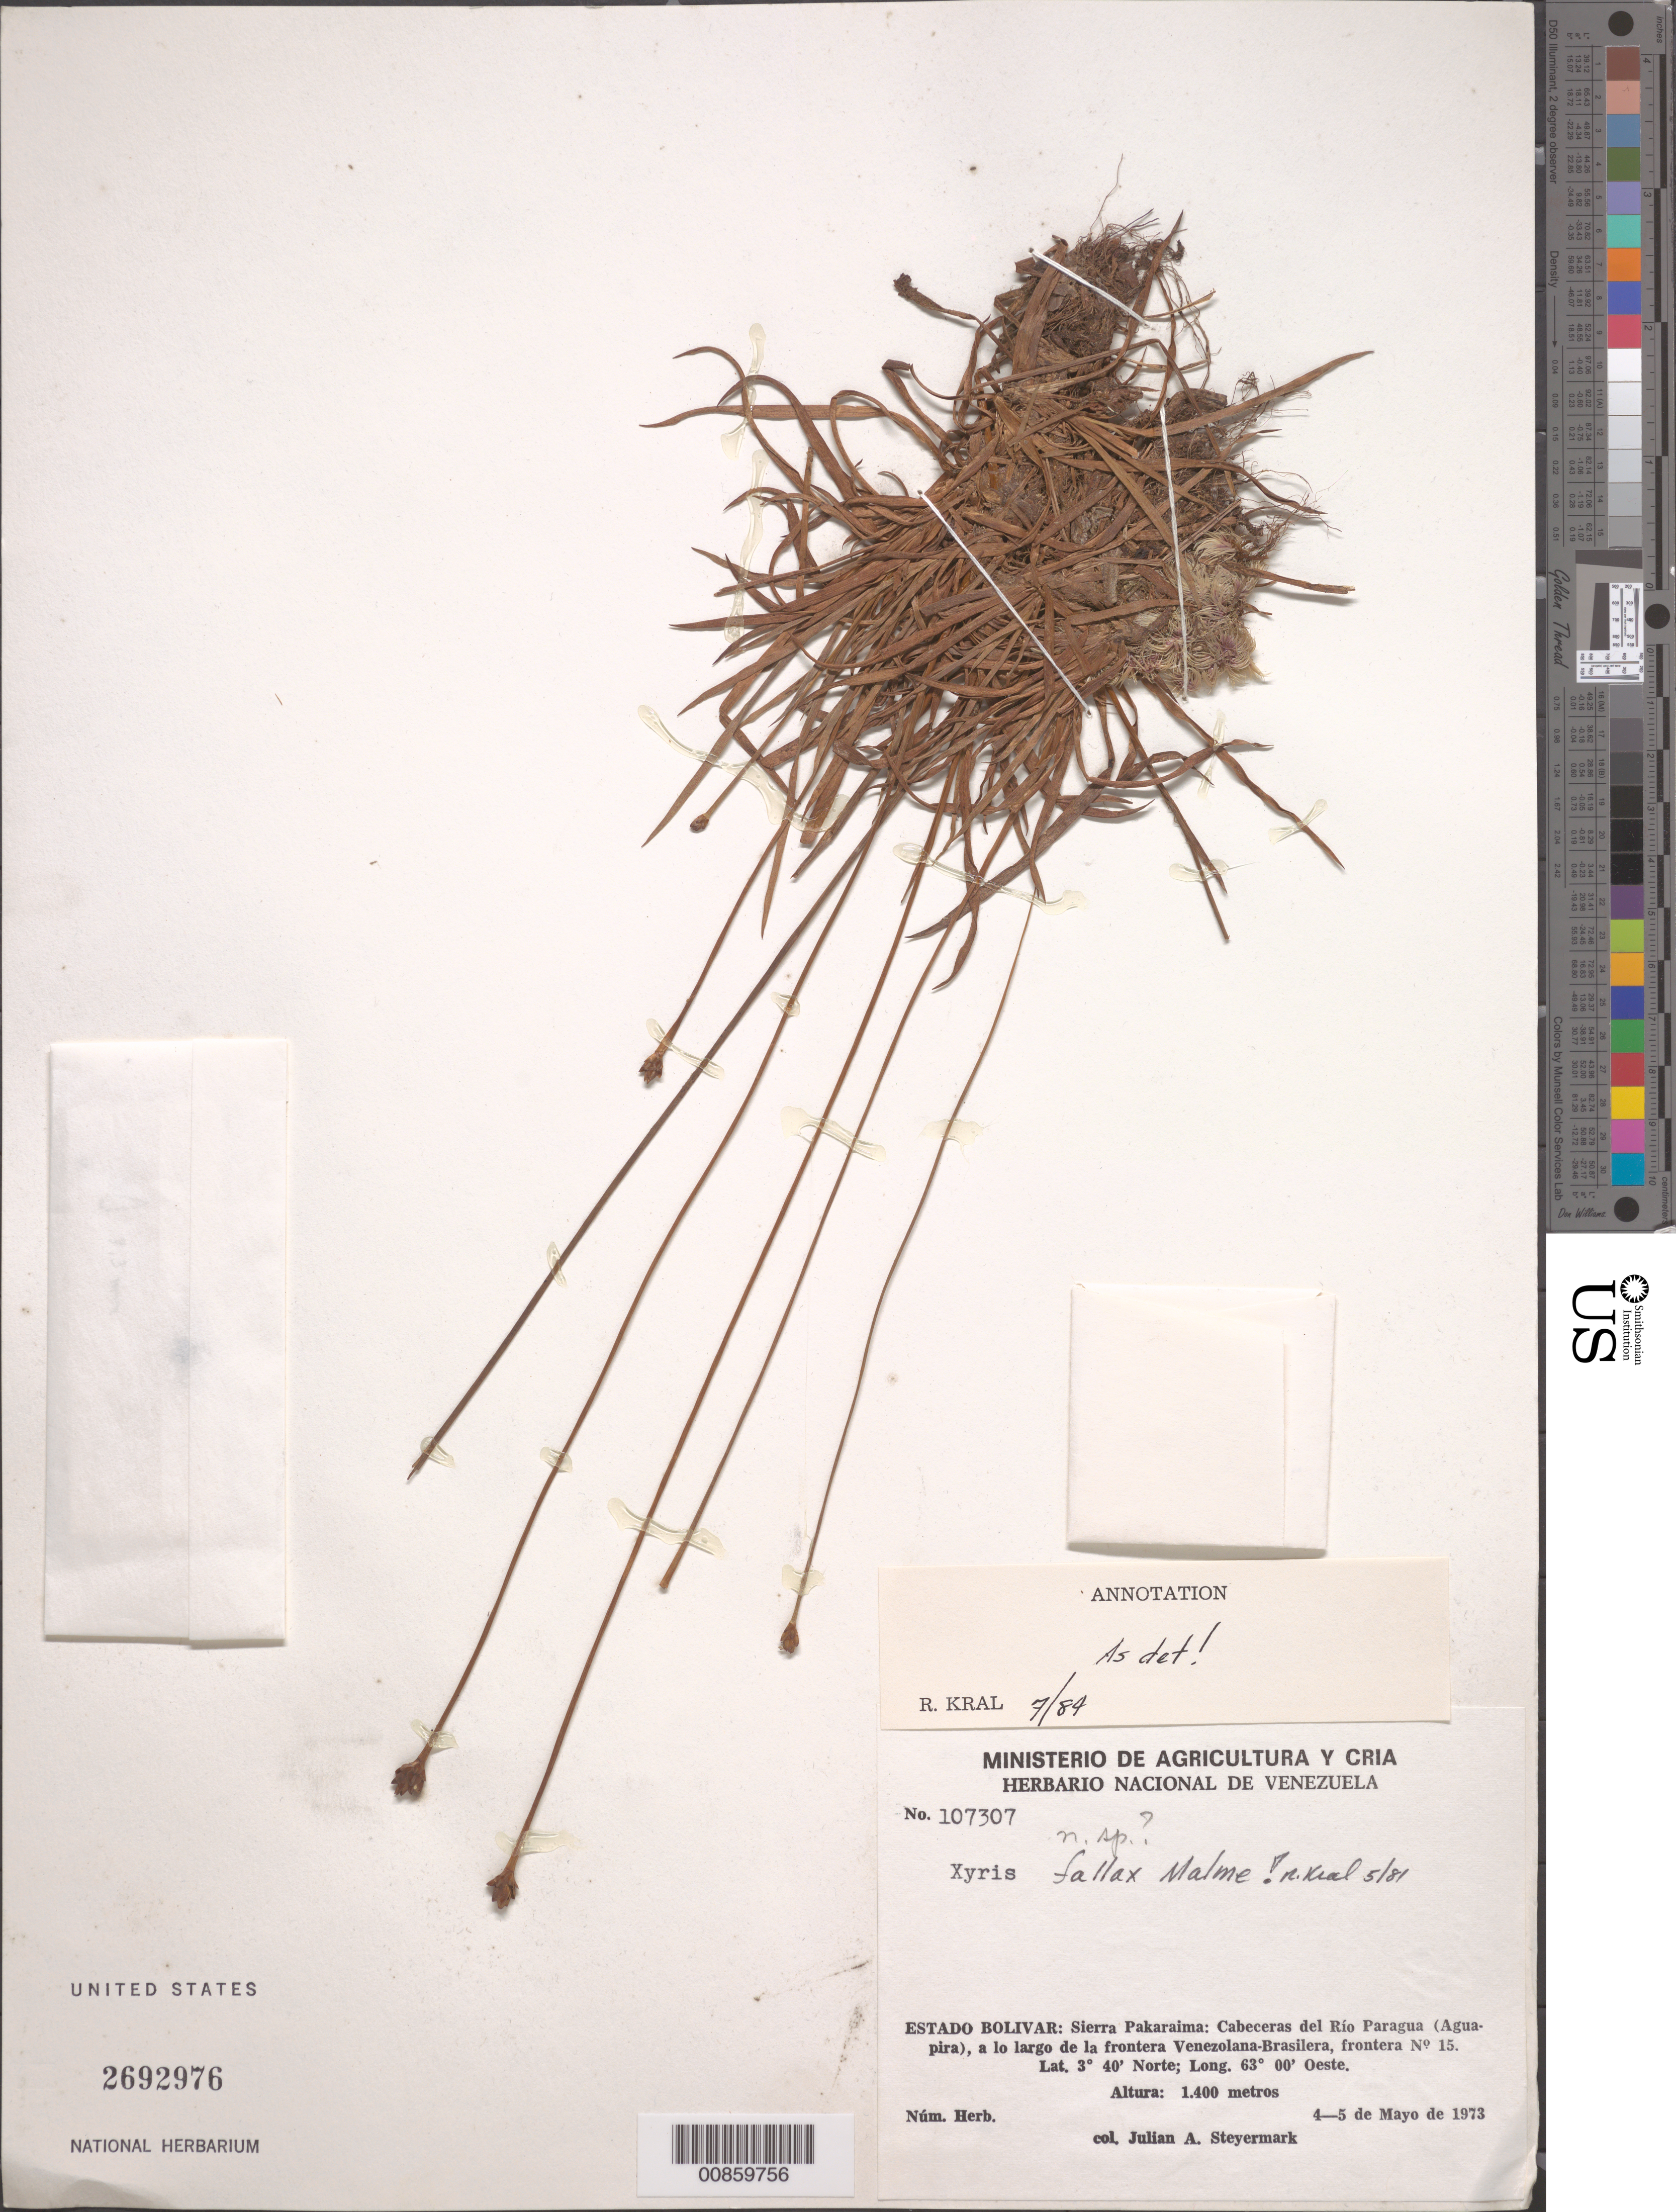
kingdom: Plantae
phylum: Tracheophyta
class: Liliopsida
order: Poales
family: Xyridaceae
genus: Xyris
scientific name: Xyris fallax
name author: Malme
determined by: Kral, Robert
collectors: J. Steyermark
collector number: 107307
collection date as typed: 4-May-73 to 5-May-73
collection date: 1973-05-04/1973-05-05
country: Venezuela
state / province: Bolívar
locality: Sierra Pakaraima: cabeceras del Río Paragua (Aguapira), a lo largo de la frontera Venezolana - Brasilera, frontera no. 15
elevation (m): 1400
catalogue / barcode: US 2692976